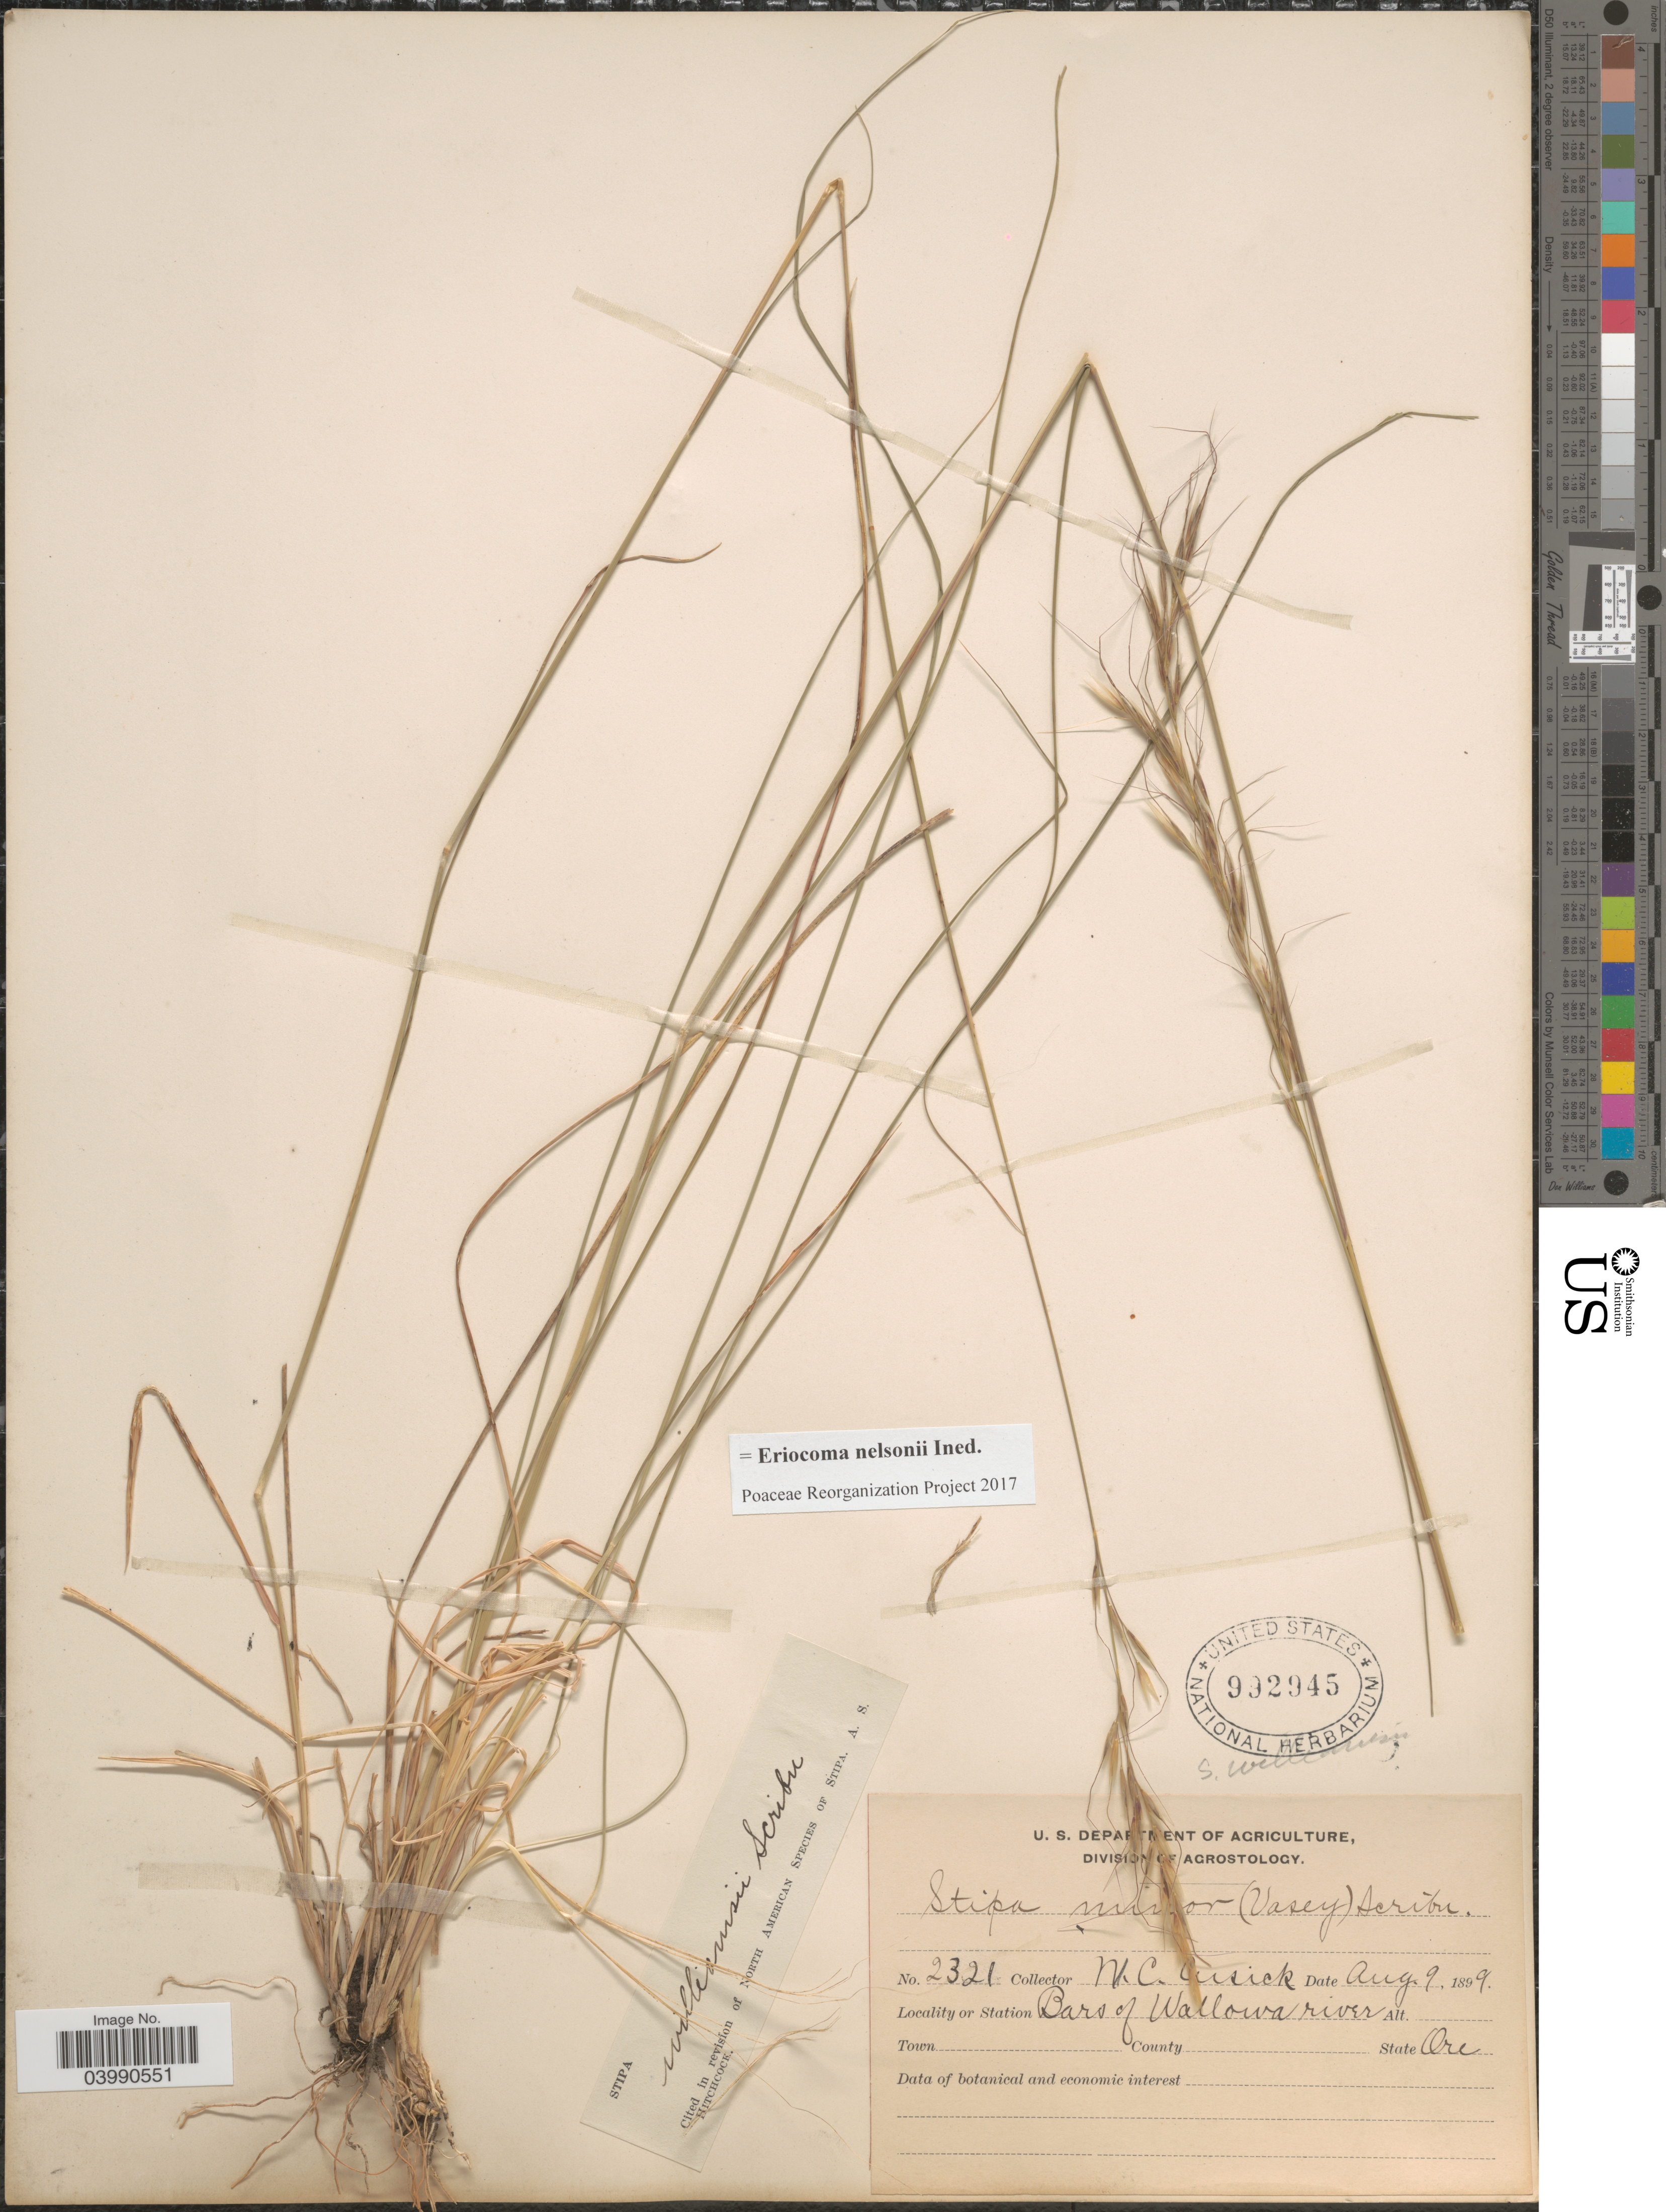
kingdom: Plantae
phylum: Tracheophyta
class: Liliopsida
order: Poales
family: Poaceae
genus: Eriocoma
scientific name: Eriocoma nelsonii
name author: (Scribn.) Romasch.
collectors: W. C. Cusick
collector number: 2321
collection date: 1899-08-09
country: United States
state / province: Oregon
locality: Bars of Wallowa river.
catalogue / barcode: US 992945